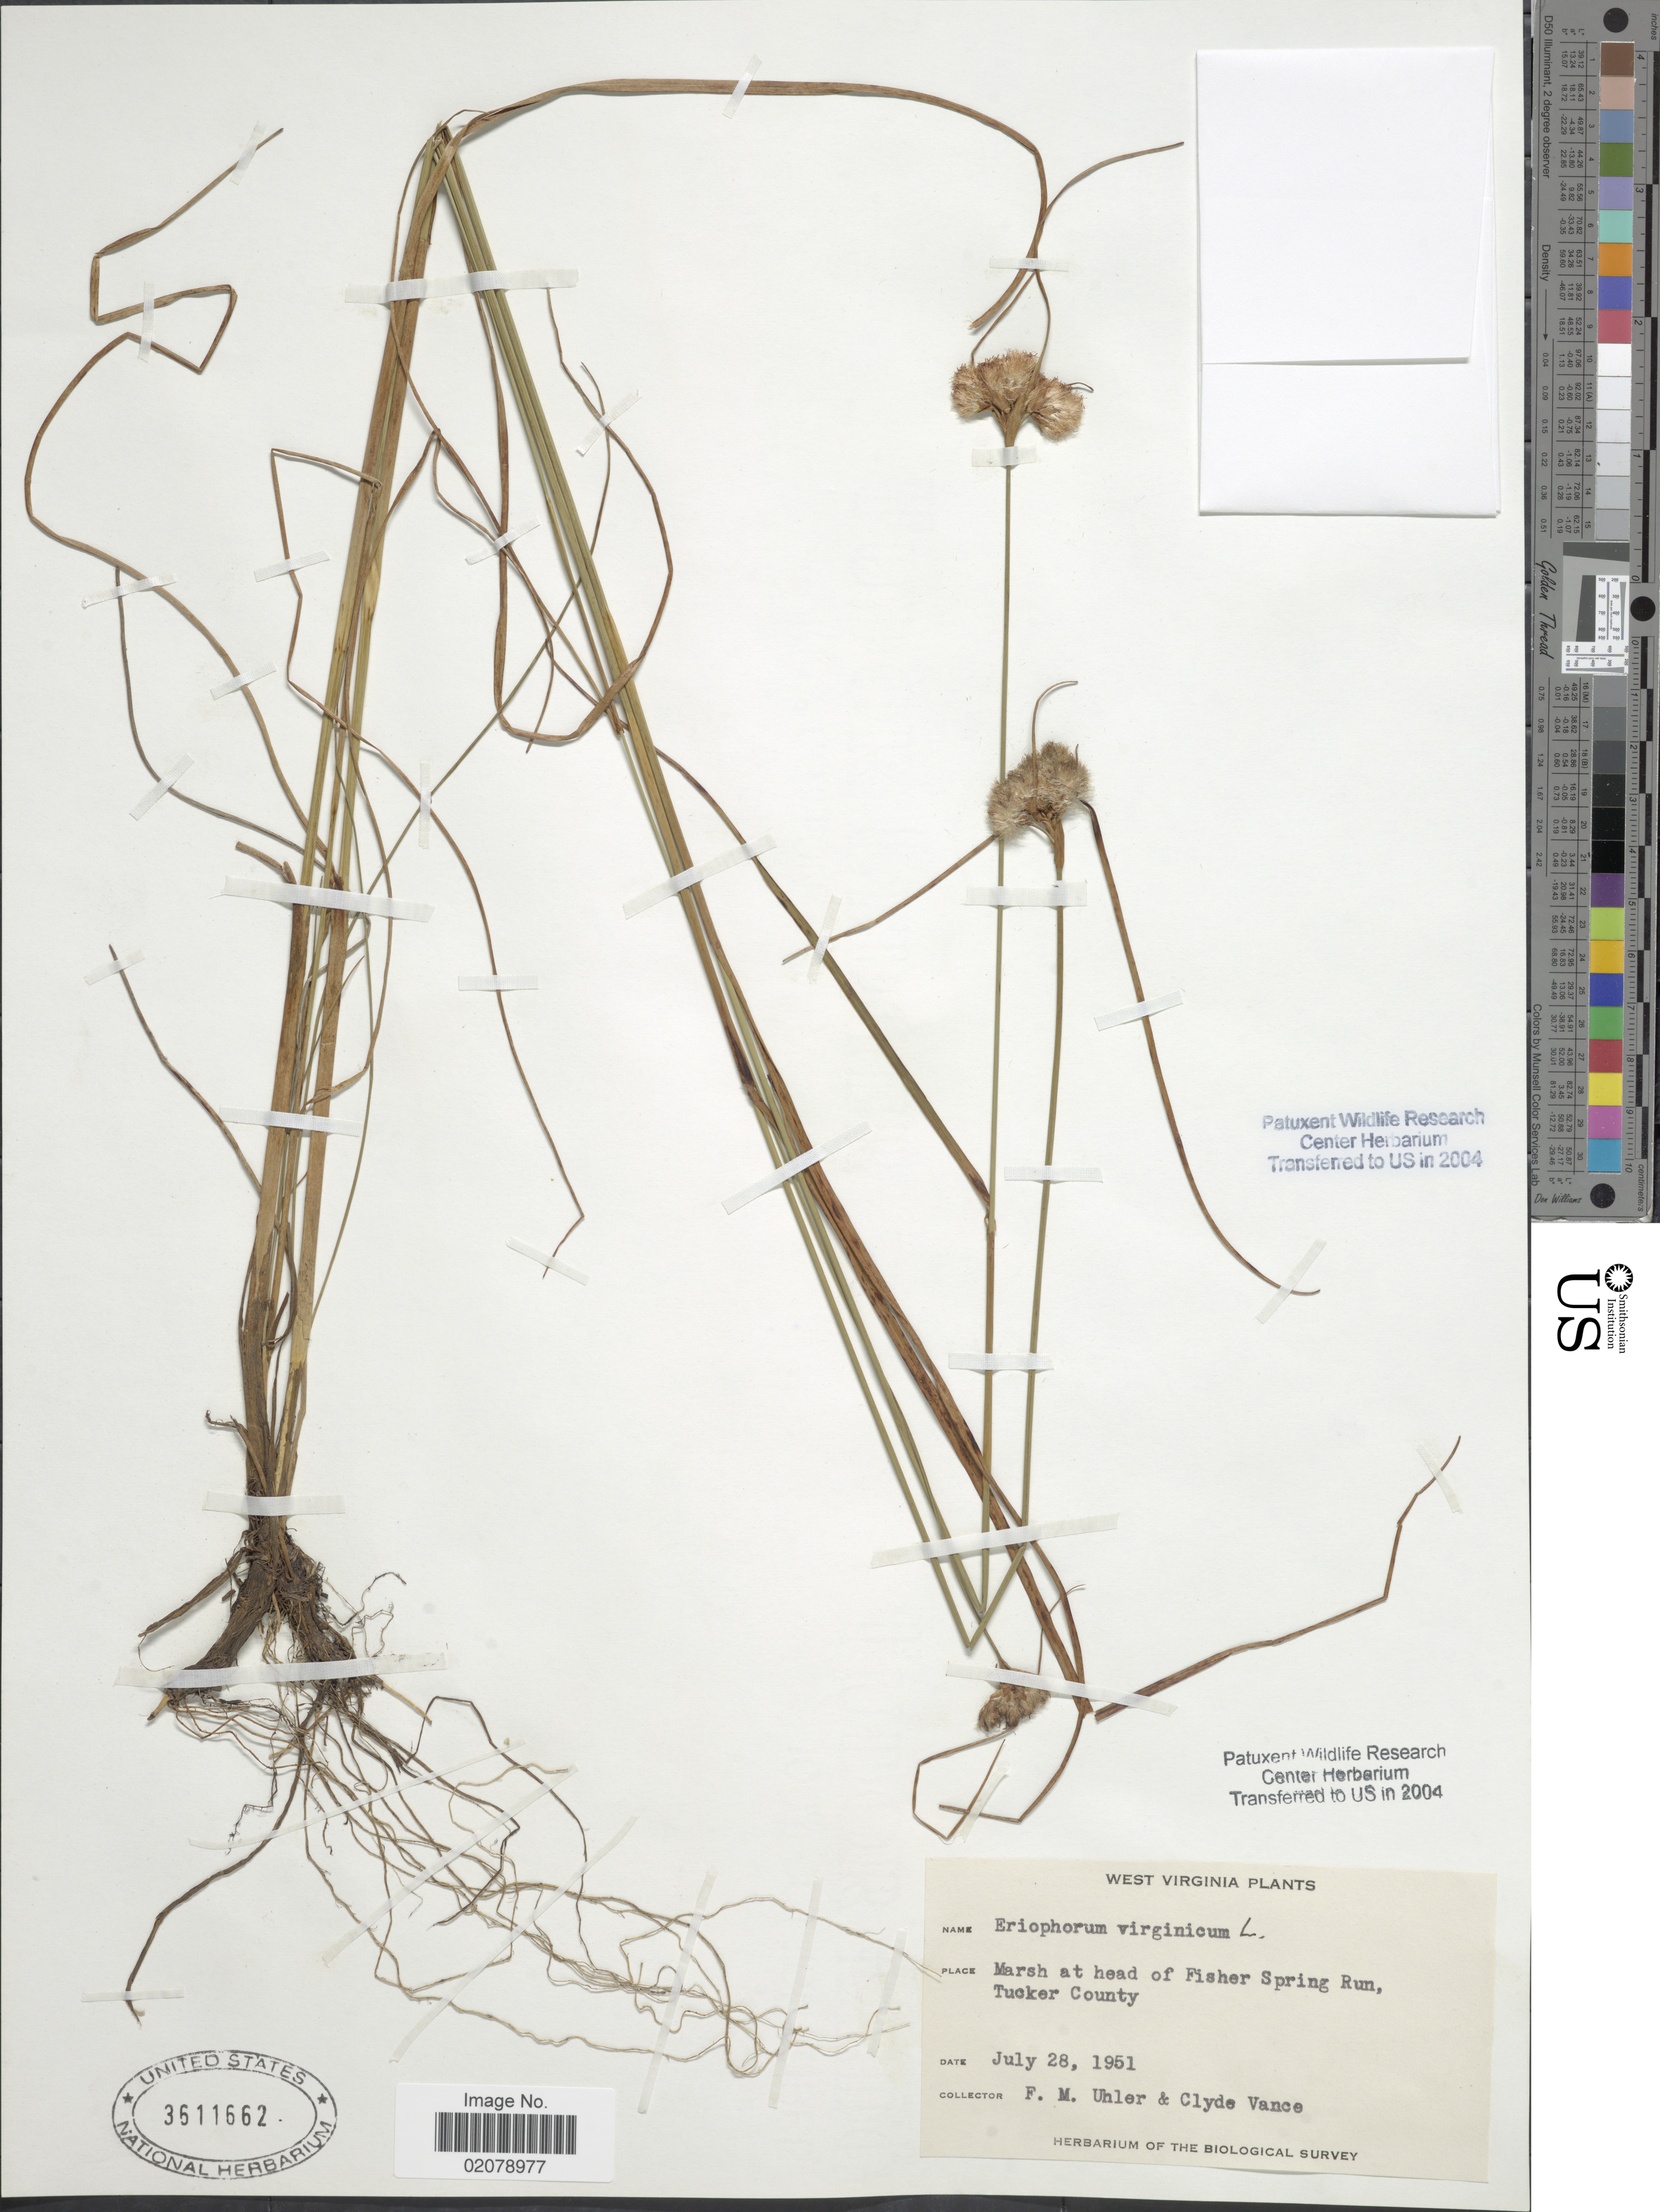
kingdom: Plantae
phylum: Tracheophyta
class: Liliopsida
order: Poales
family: Cyperaceae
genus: Eriophorum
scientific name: Eriophorum virginicum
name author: L.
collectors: F. M. Uhler & C. Vance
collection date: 1951-07-28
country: United States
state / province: West Virginia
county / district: Tucker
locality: Marsh at head of Fisher Spring Run, Tucker County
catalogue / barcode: US 3611662